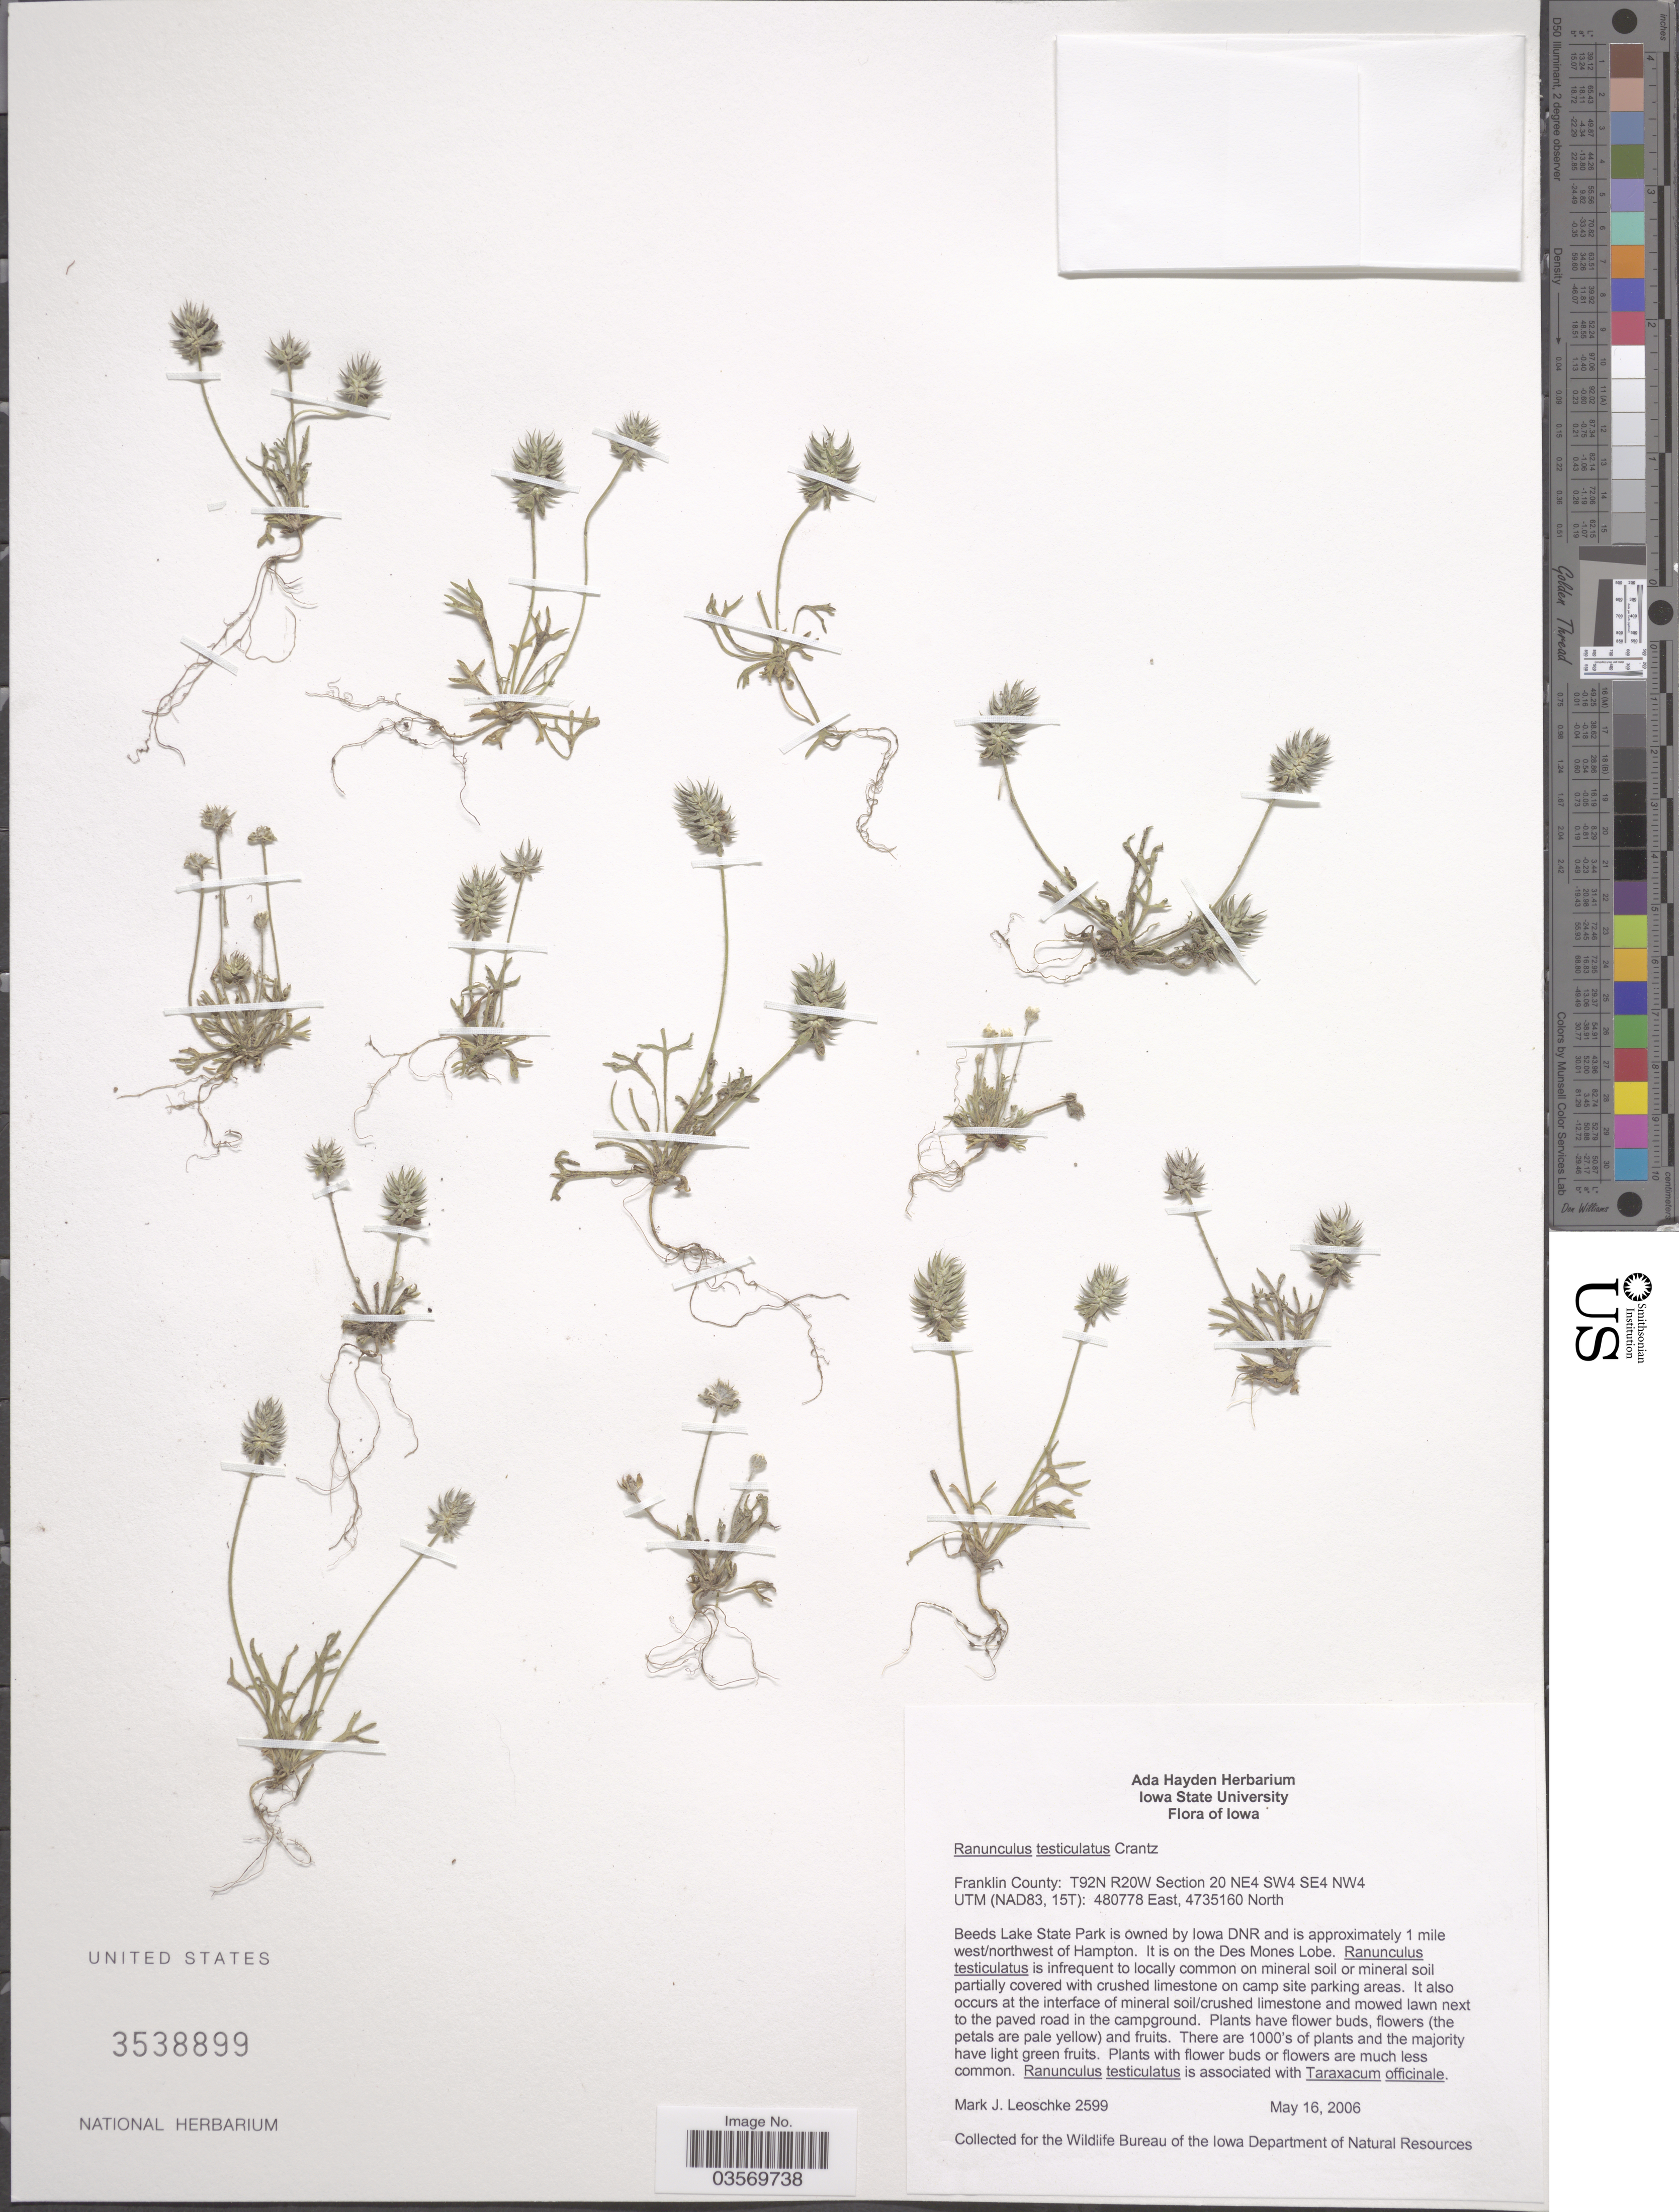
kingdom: Plantae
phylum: Tracheophyta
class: Magnoliopsida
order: Ranunculales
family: Ranunculaceae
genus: Ranunculus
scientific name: Ranunculus testiculatus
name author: Crantz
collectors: M. J. Leoschke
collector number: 2599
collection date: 2006-05-16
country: United States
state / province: Iowa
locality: Franklin County: T92N R20W Section 20 NE4 SW4 SE4 NW4 UTM (NAD83, 15T). Beeds Lake State Park is owned by the Iowa DNR and is approximately 1 mile west/northwest of Hampton. It is on the Des Mones Lobe.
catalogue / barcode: US 3538899